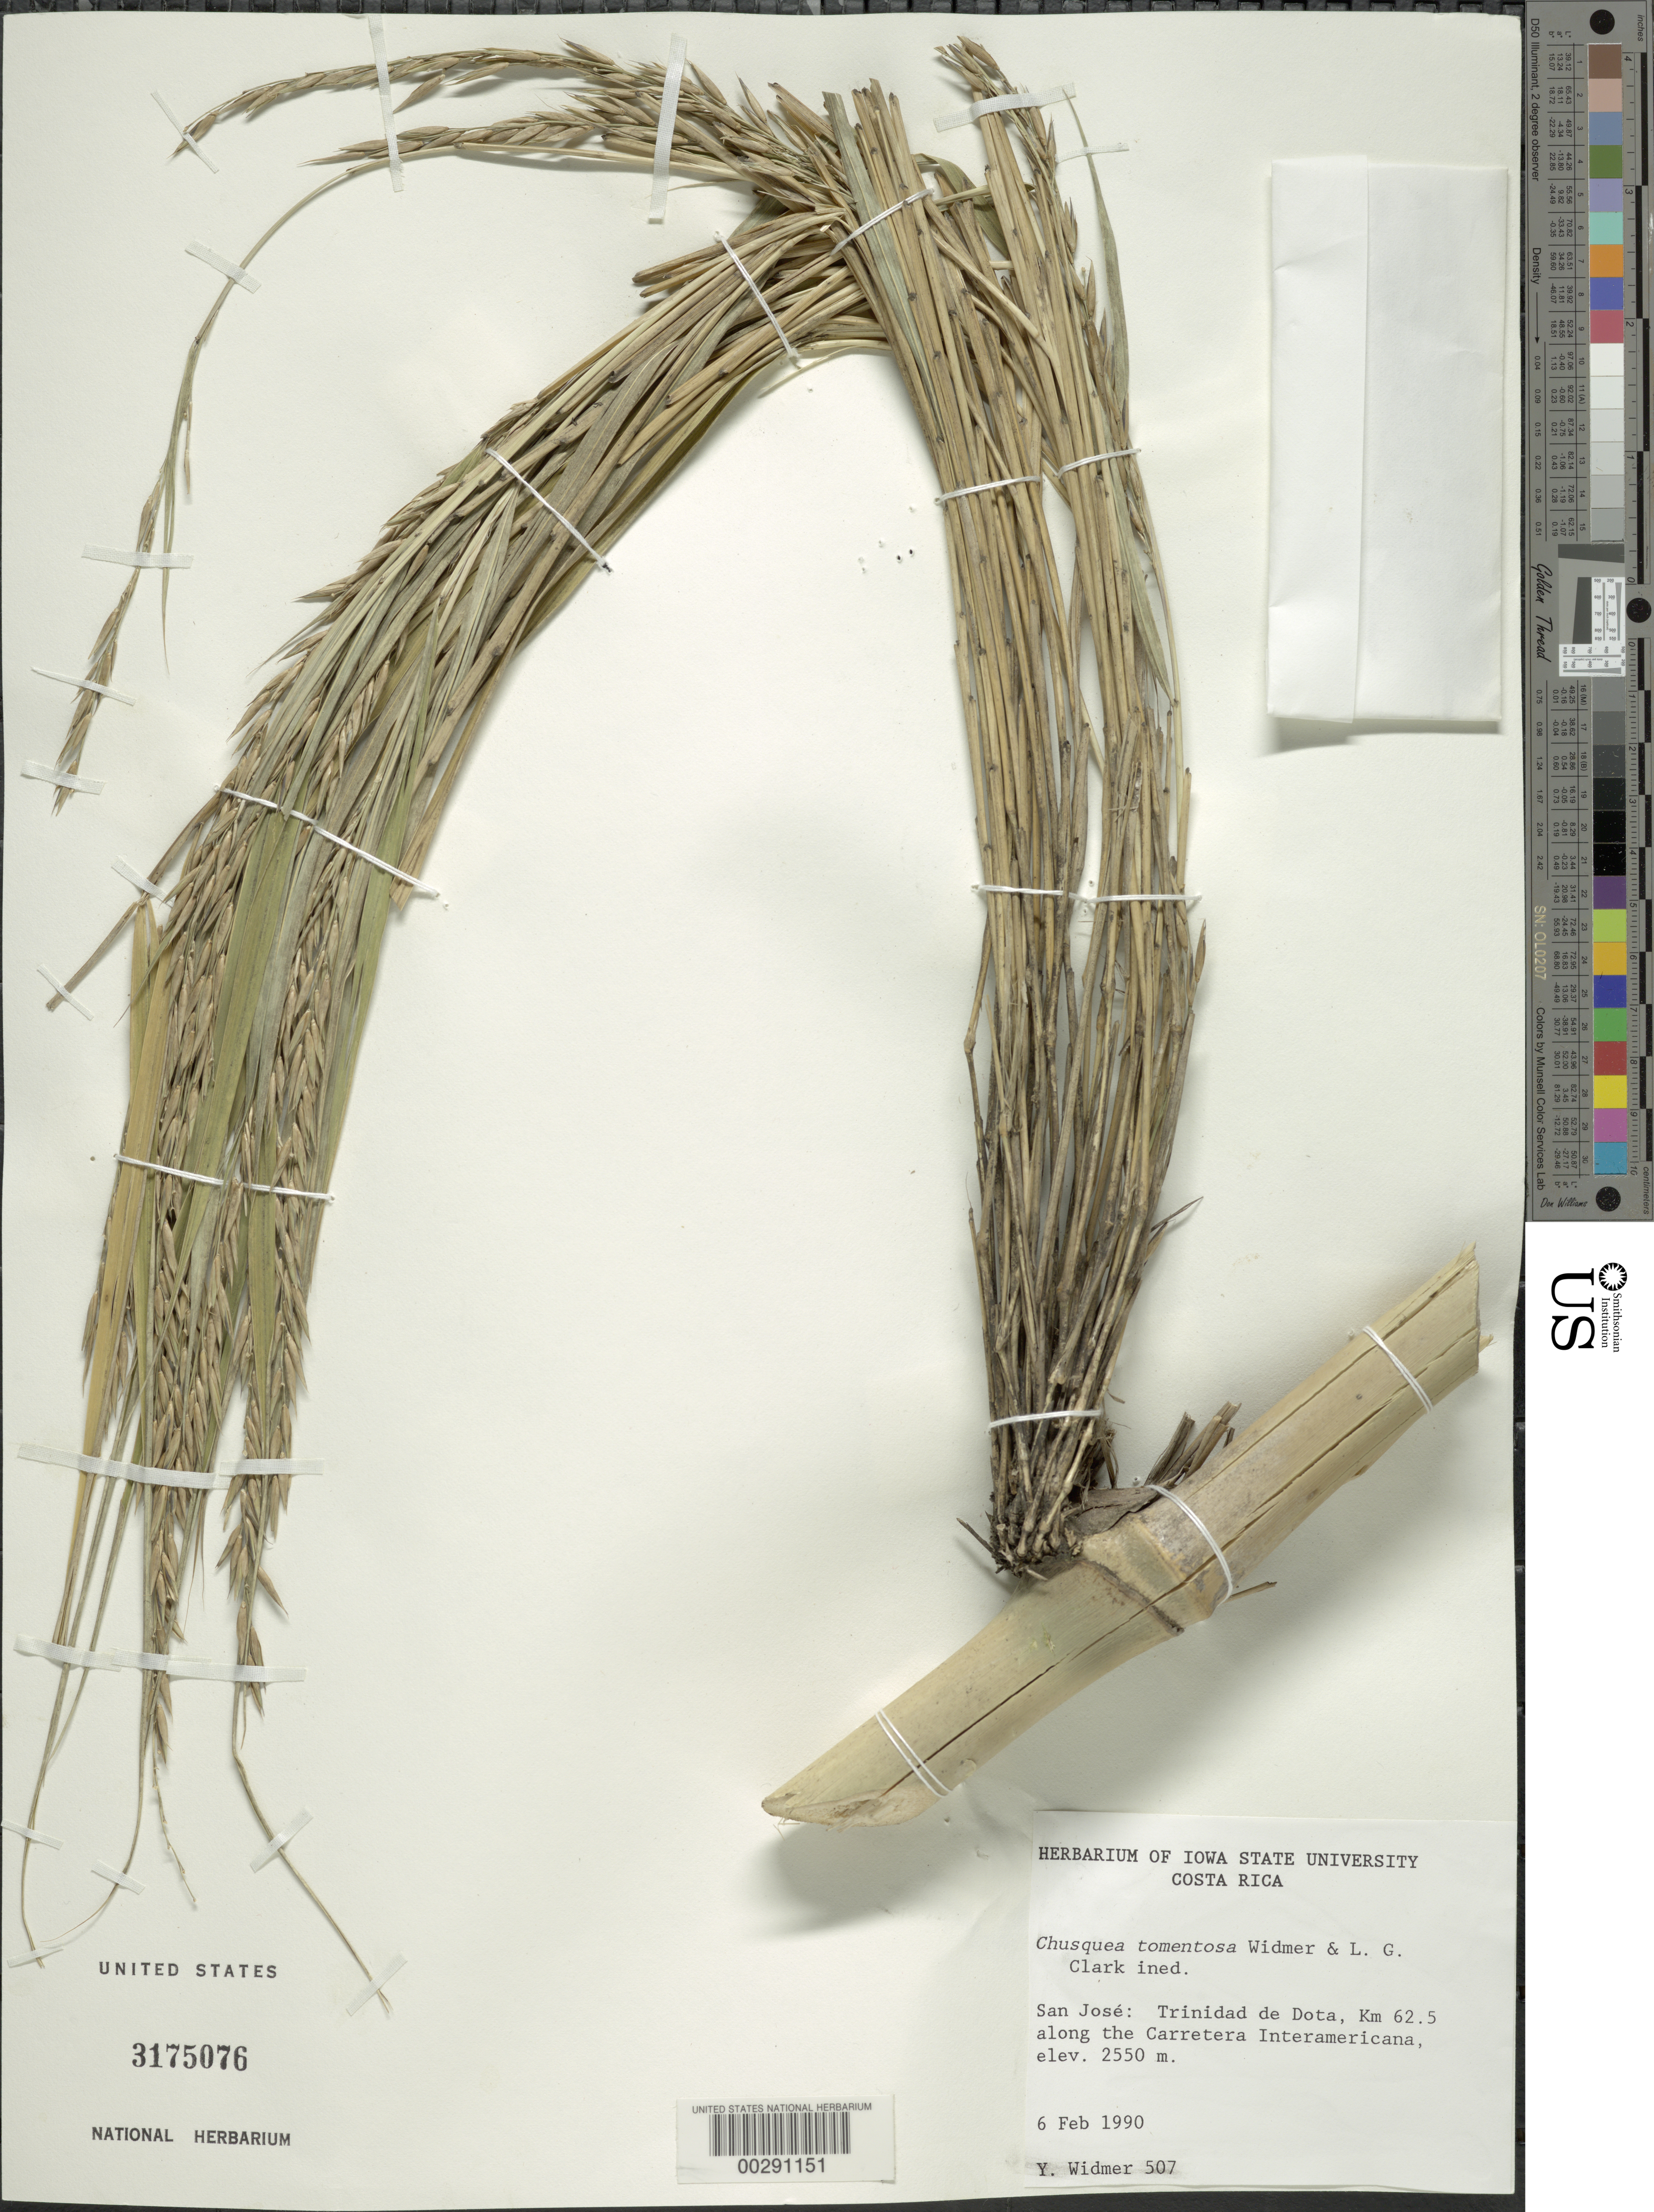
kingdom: Plantae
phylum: Tracheophyta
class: Liliopsida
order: Poales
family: Poaceae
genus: Chusquea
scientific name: Chusquea tomentosa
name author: Y. Widmer & L.G. Clark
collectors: Y. Widmer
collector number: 507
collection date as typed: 06 Feb 1990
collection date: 1990-02-06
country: Costa Rica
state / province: San José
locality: Trinidad de dota, km 62.5 along the carretera interamericana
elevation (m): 2550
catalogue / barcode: US 3175076